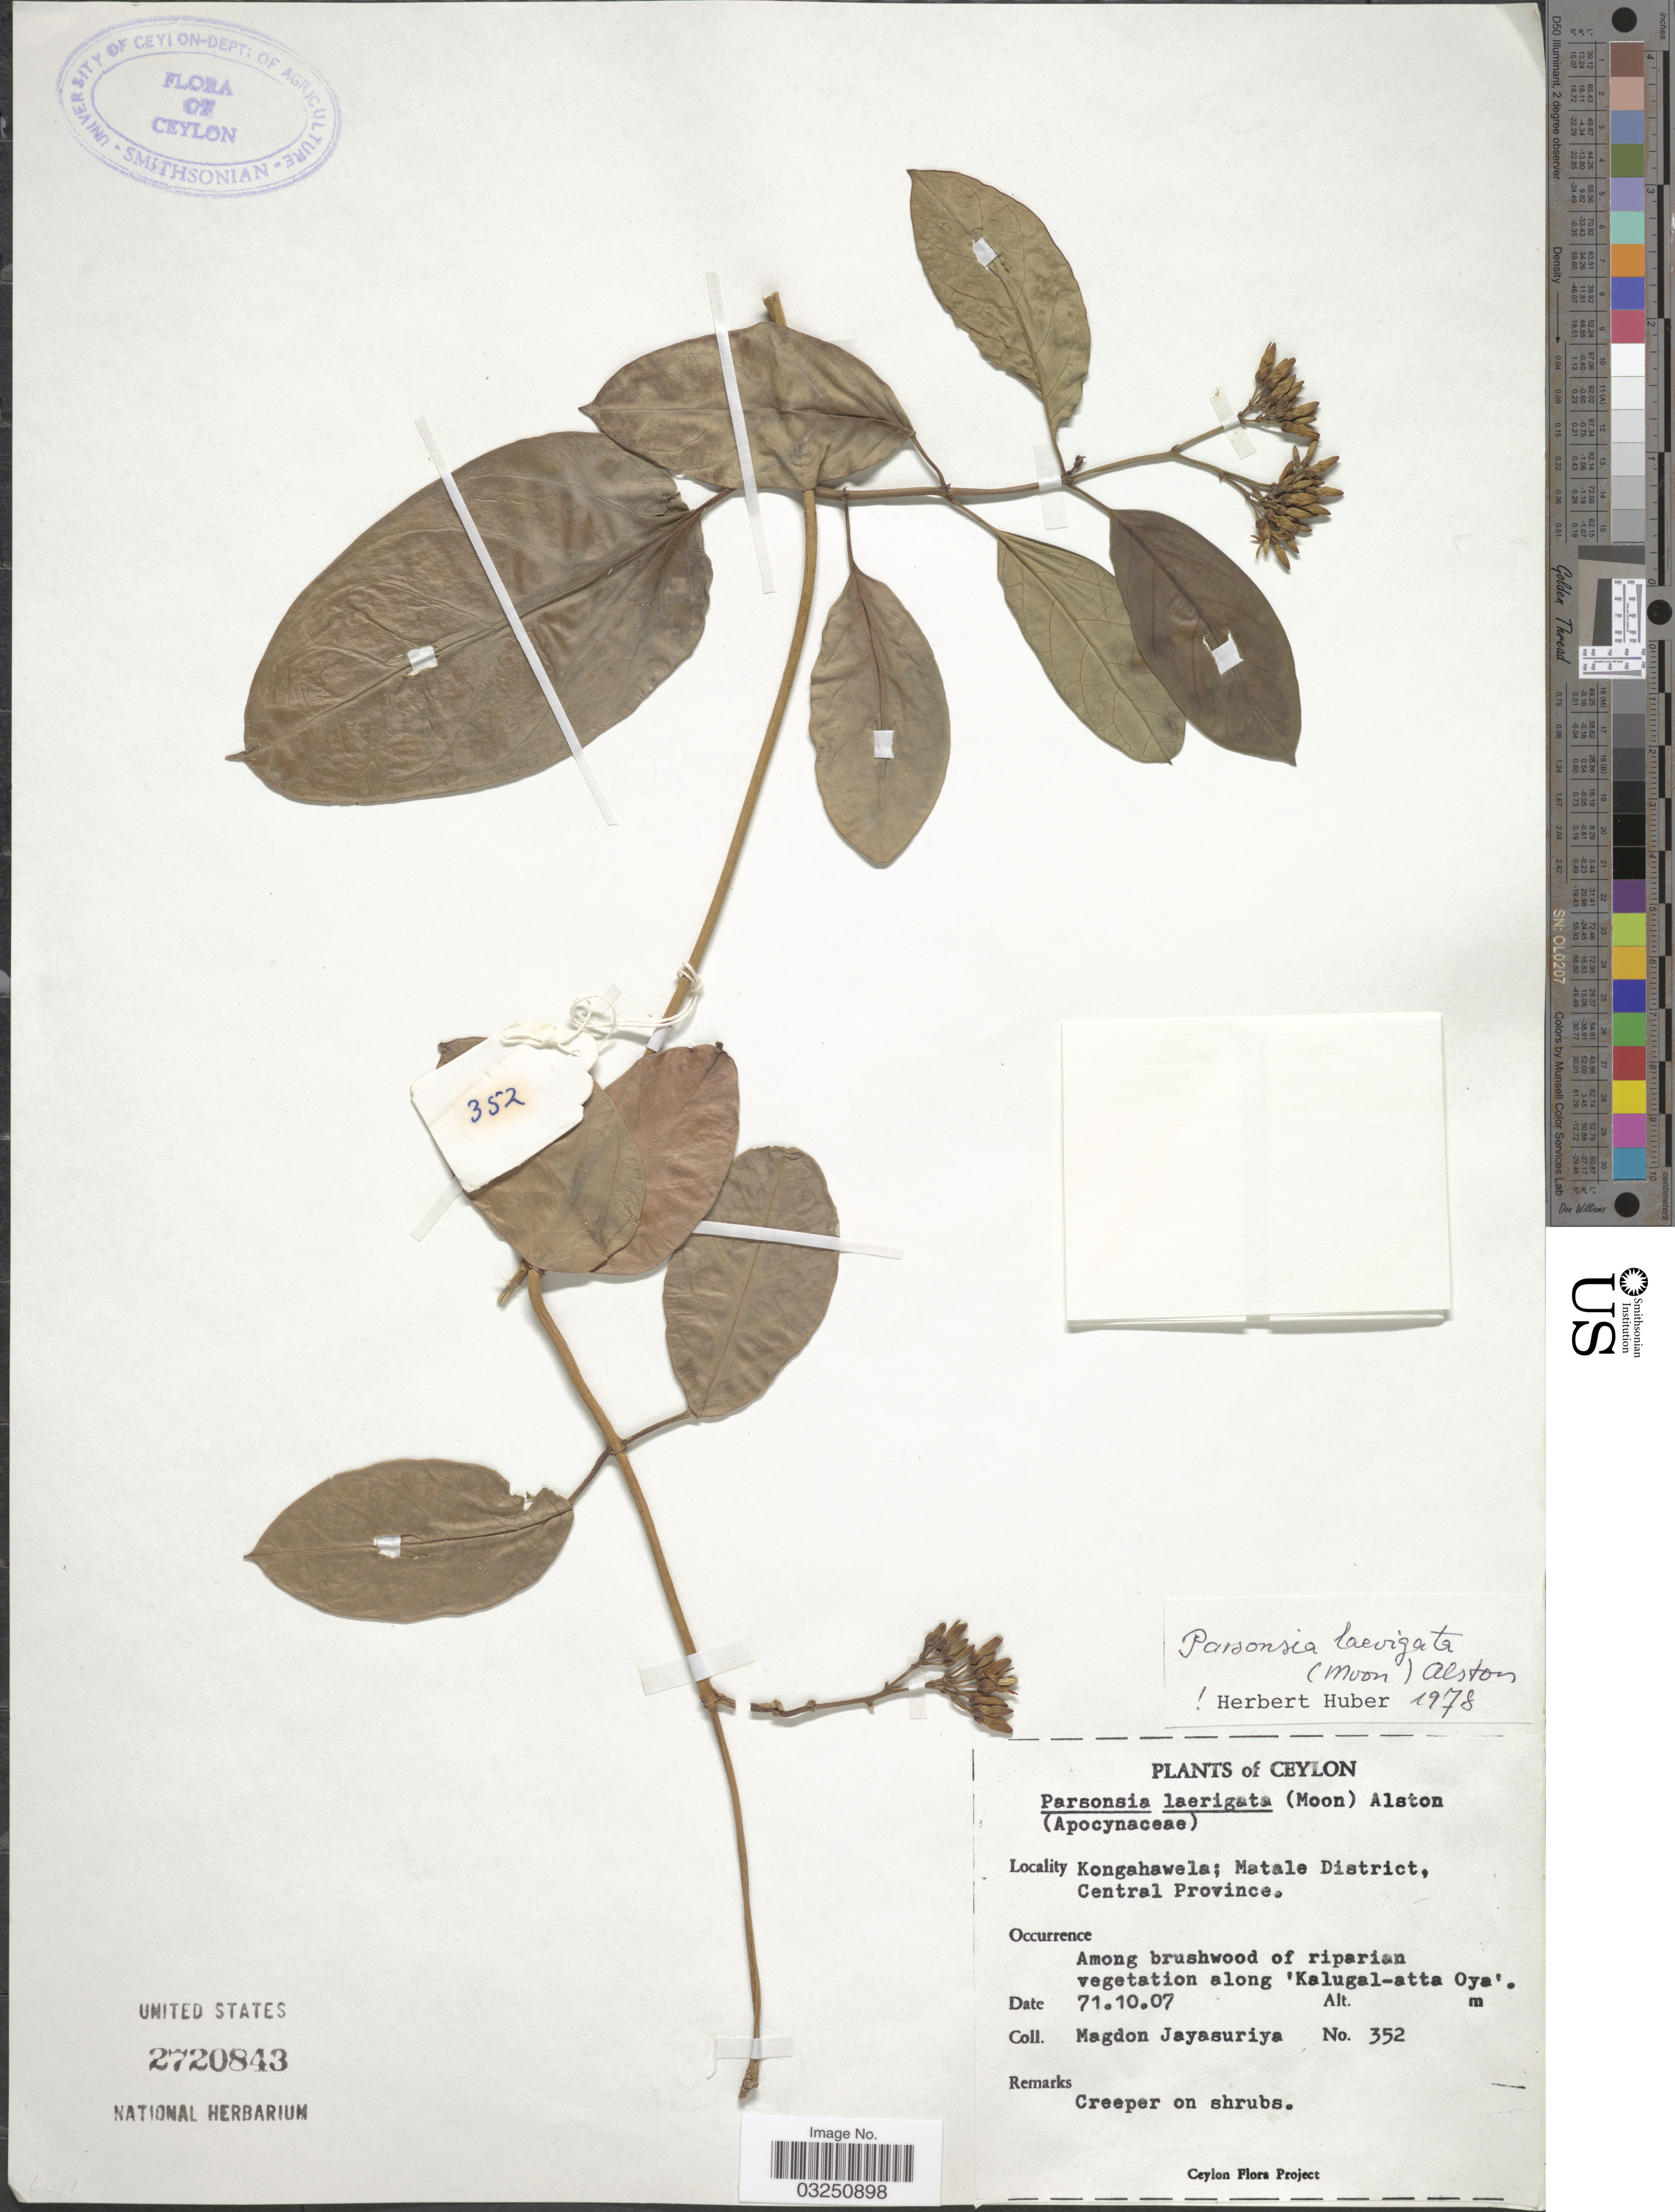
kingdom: Plantae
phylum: Tracheophyta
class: Magnoliopsida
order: Gentianales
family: Apocynaceae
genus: Parsonsia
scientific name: Parsonsia alboflavescens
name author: (Dennst.) Mabberley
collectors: A. H. Jayasuriya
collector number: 352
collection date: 1971-10-07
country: Sri Lanka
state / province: Central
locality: Ceylon. Kongahawela; Matale District, Central Province. Along 'Kalugal-atta Oya'.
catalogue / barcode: US 2720843